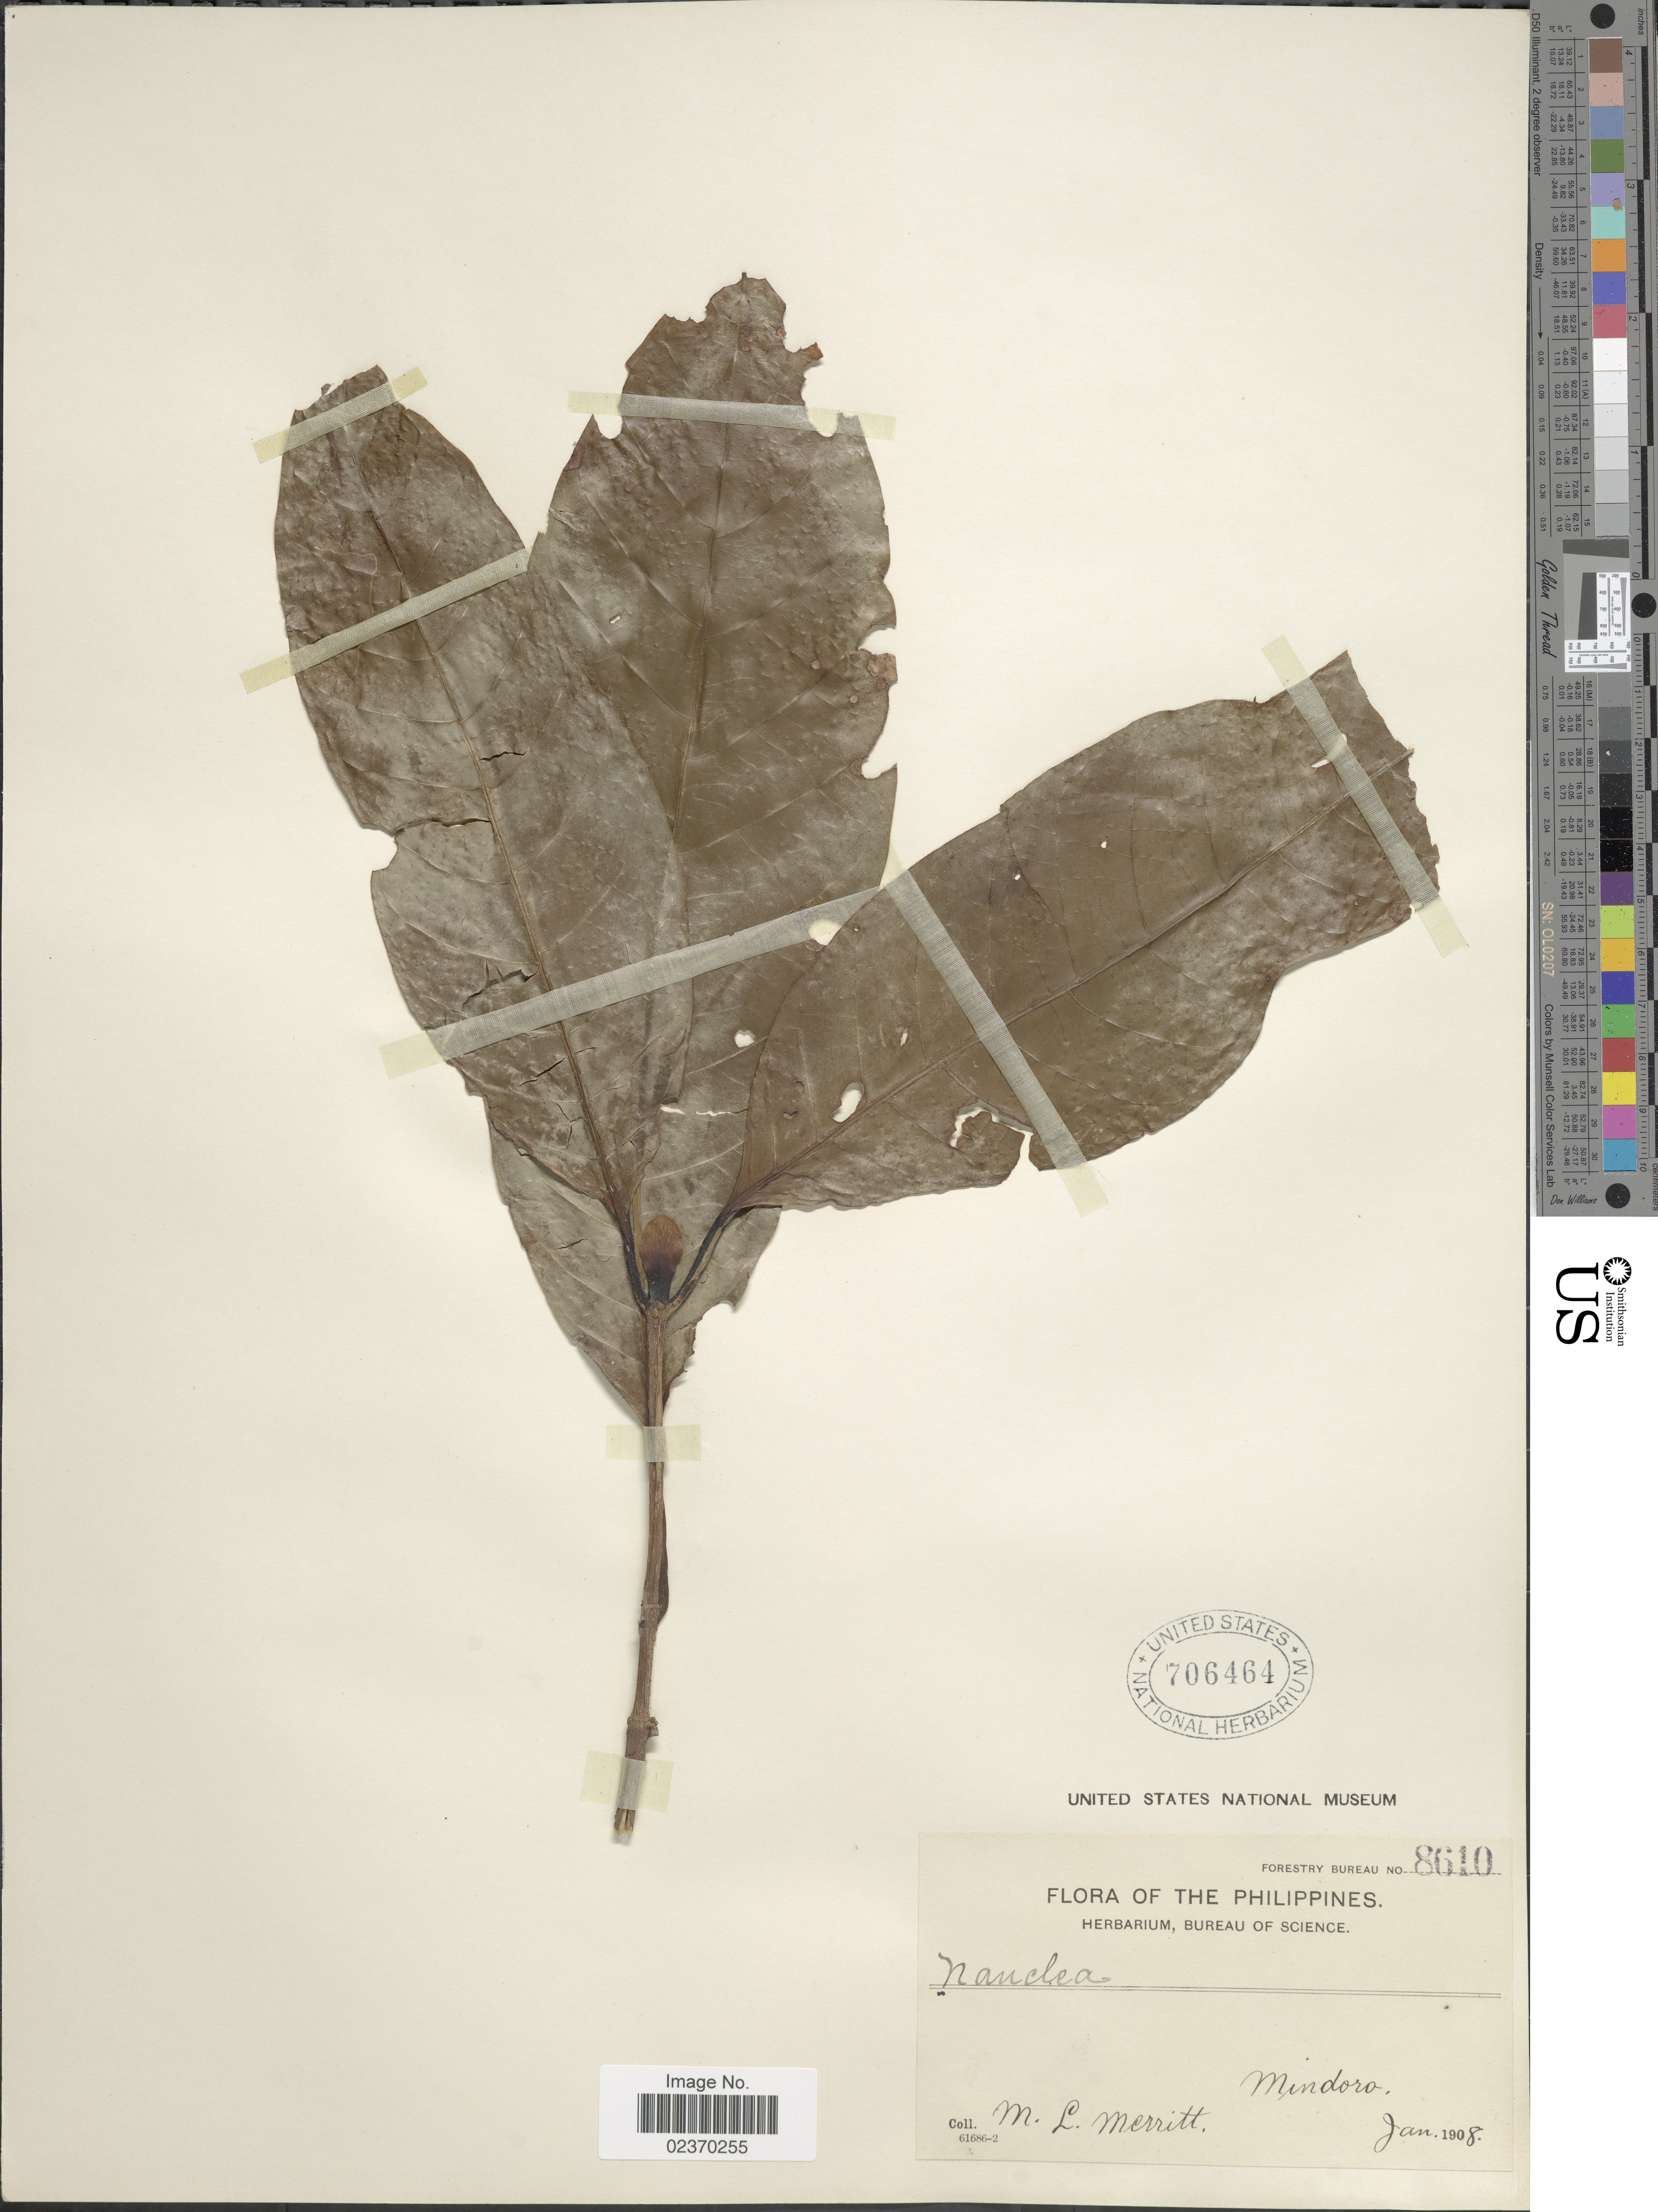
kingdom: Plantae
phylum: Tracheophyta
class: Magnoliopsida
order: Gentianales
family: Rubiaceae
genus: Neonauclea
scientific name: Neonauclea calycina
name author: (Bartl. ex DC.) Merr.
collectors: M. L. Merritt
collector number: Forestry Bureau 8610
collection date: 1908-01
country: Philippines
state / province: Mimaropa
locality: Mindoro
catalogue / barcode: US 706464